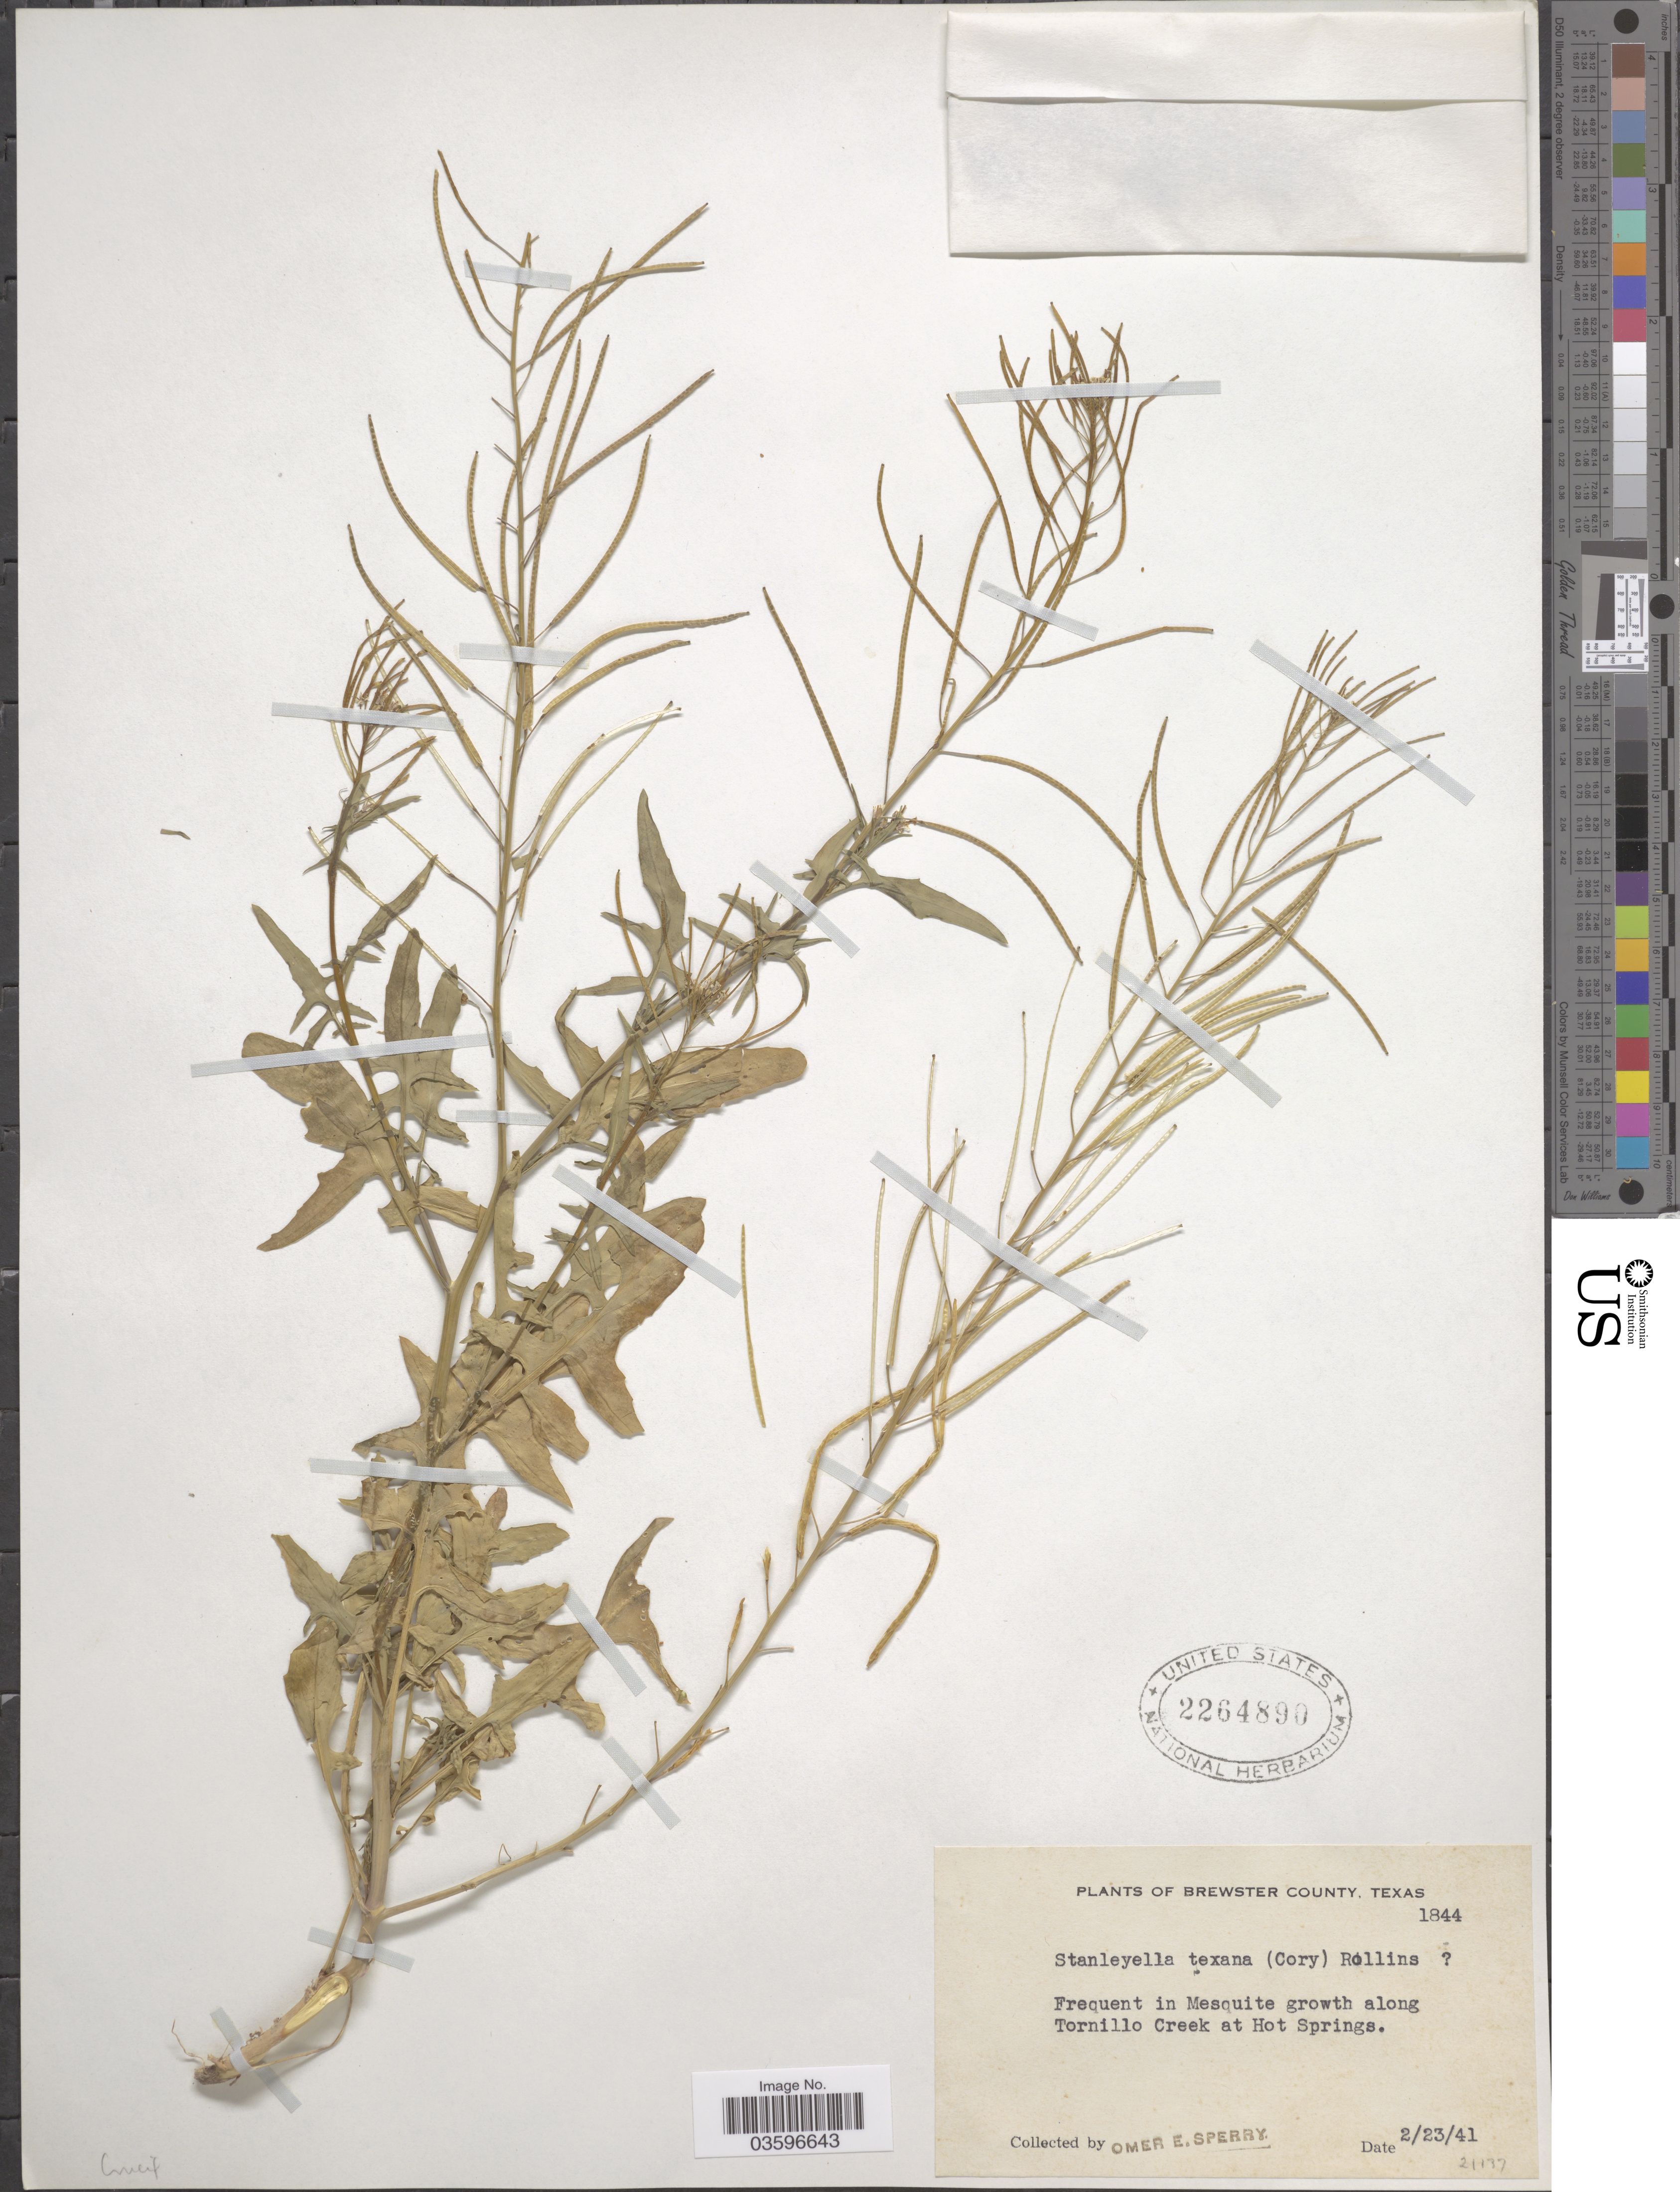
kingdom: Plantae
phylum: Tracheophyta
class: Magnoliopsida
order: Brassicales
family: Brassicaceae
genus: Thelypodium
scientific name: Thelypodium texanum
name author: (Cory) Rollins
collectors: O. E. Sperry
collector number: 1844?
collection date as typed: Transcribed d/m/y: 23/2/41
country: United States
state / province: Texas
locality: Brewster County. Along Tornillo Creek at Hot Springs.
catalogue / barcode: US 2264890